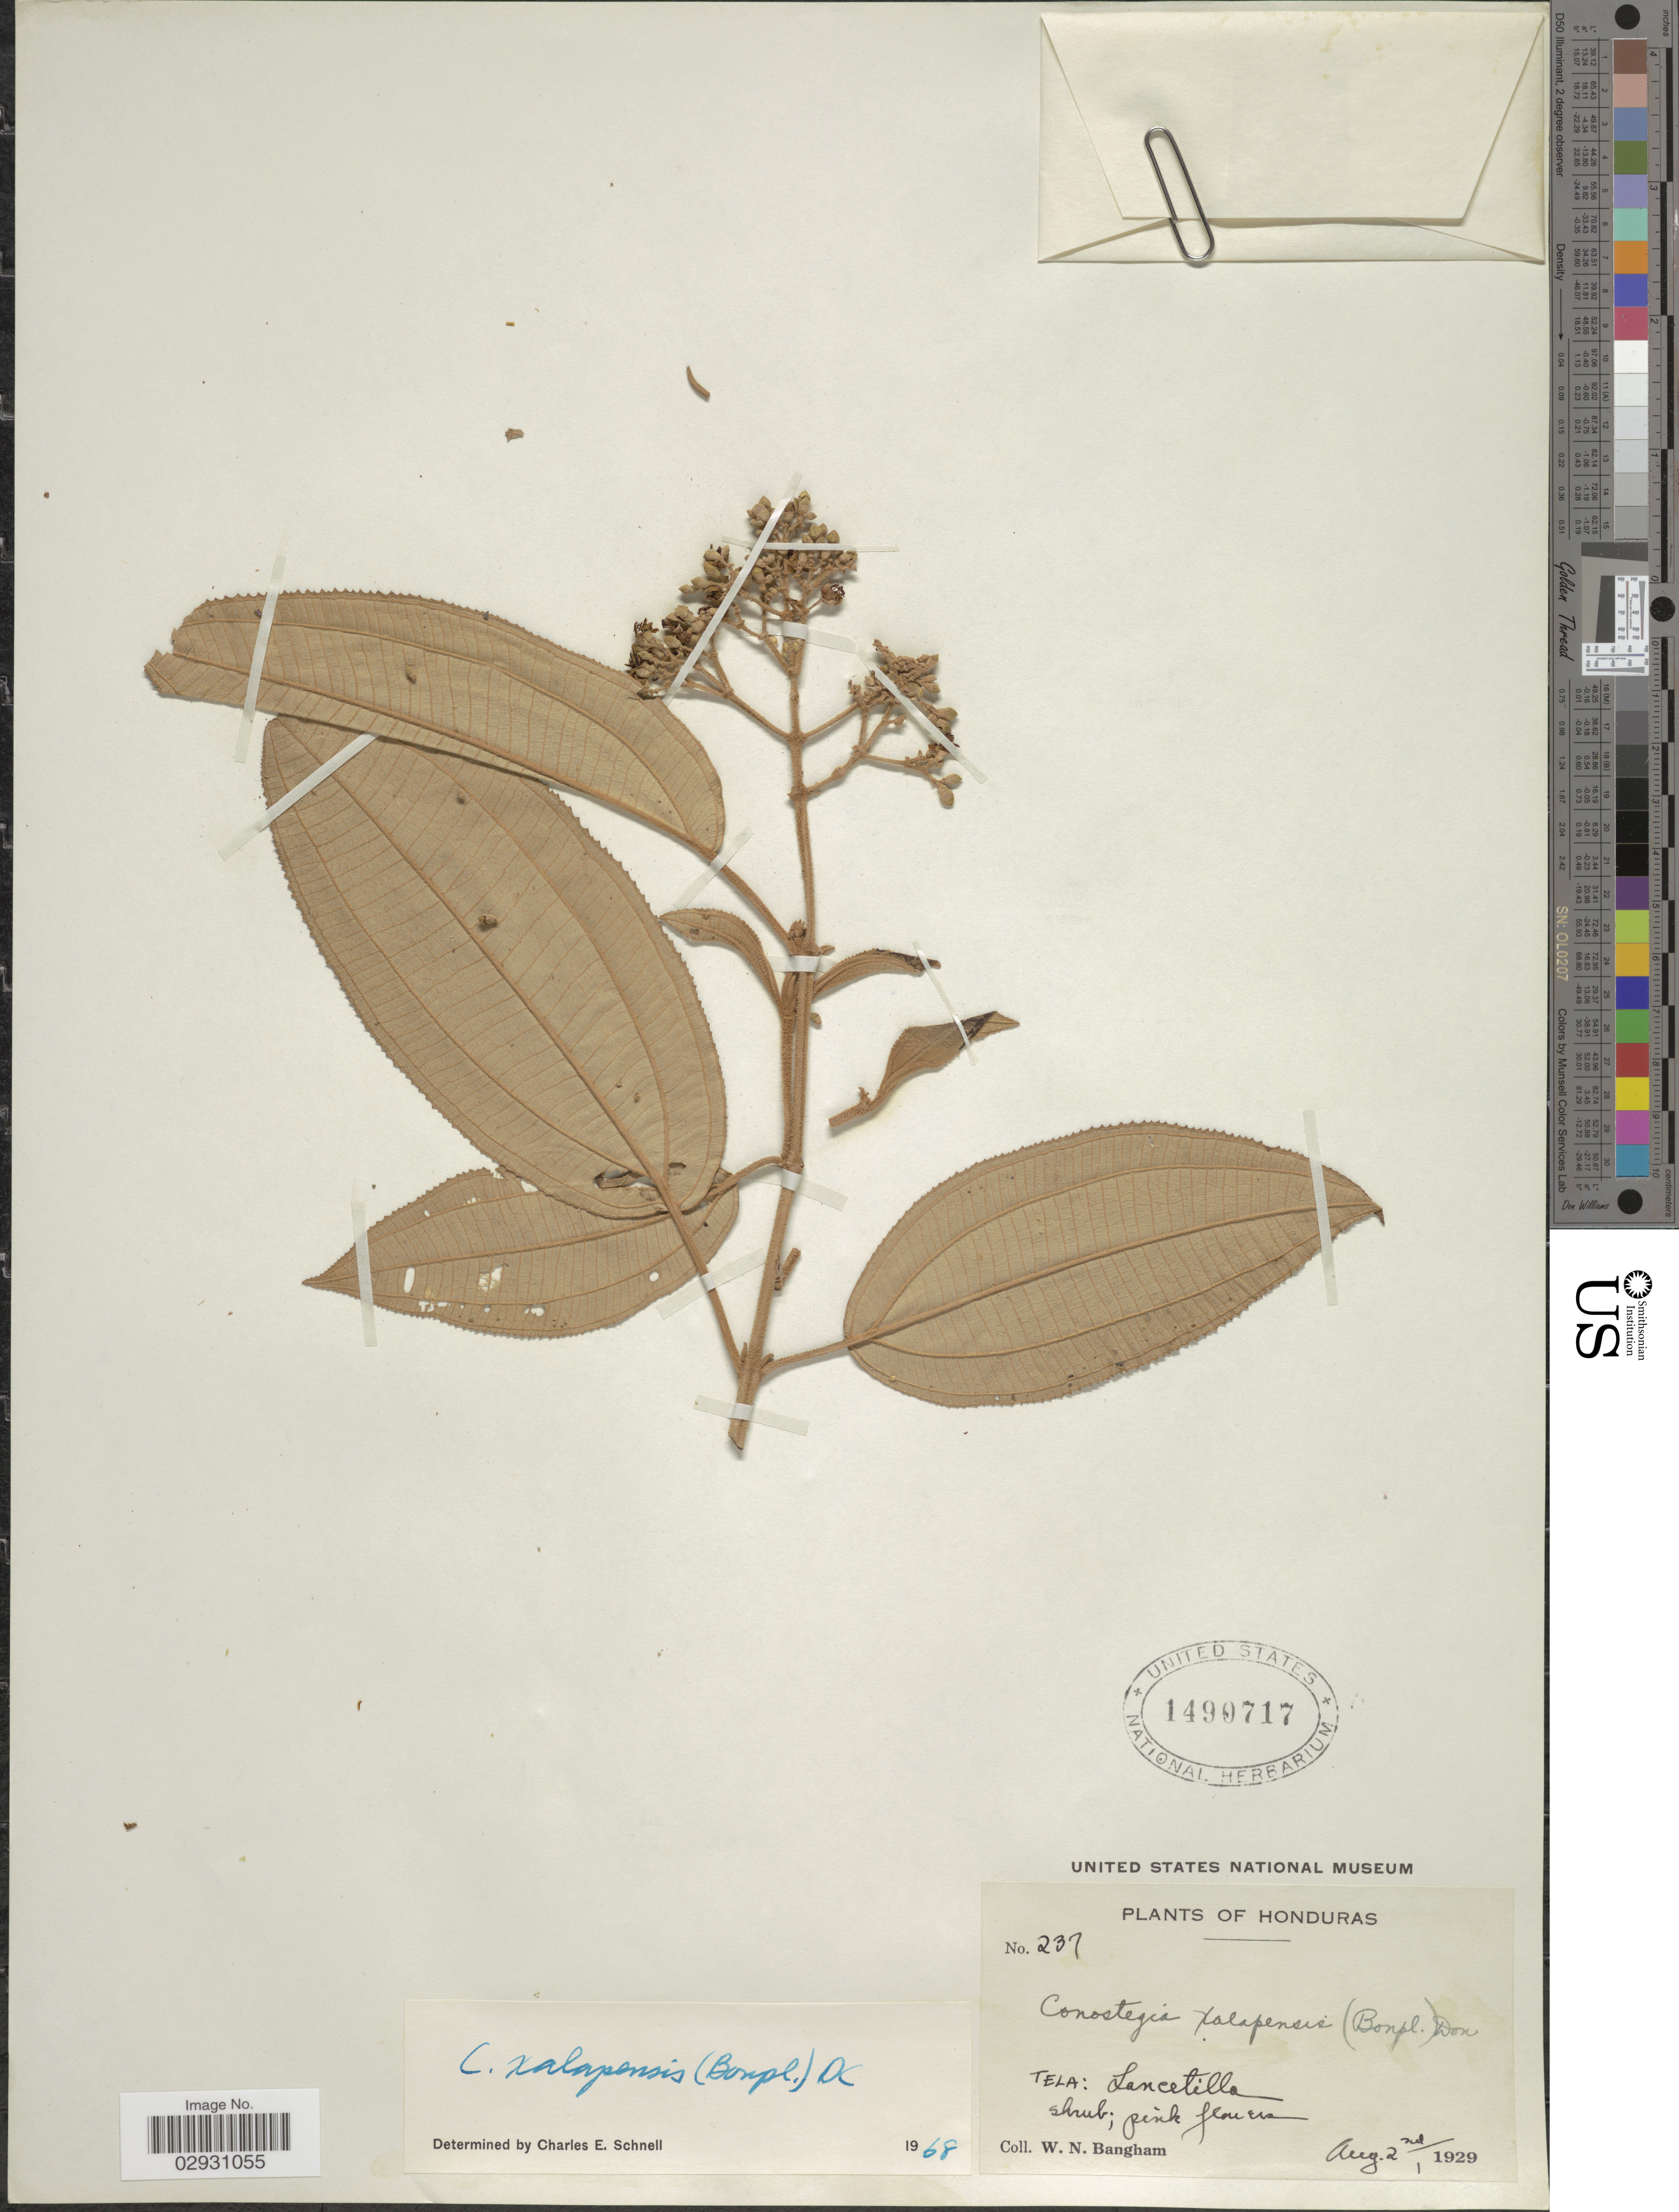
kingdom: Plantae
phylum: Tracheophyta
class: Magnoliopsida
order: Myrtales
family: Melastomataceae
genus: Conostegia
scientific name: Conostegia quadrangularis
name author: Schltdl. ex Steud.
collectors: W. Bangham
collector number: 237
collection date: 1929-08-02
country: Honduras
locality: Tela: Lancetilla.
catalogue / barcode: US 1490717